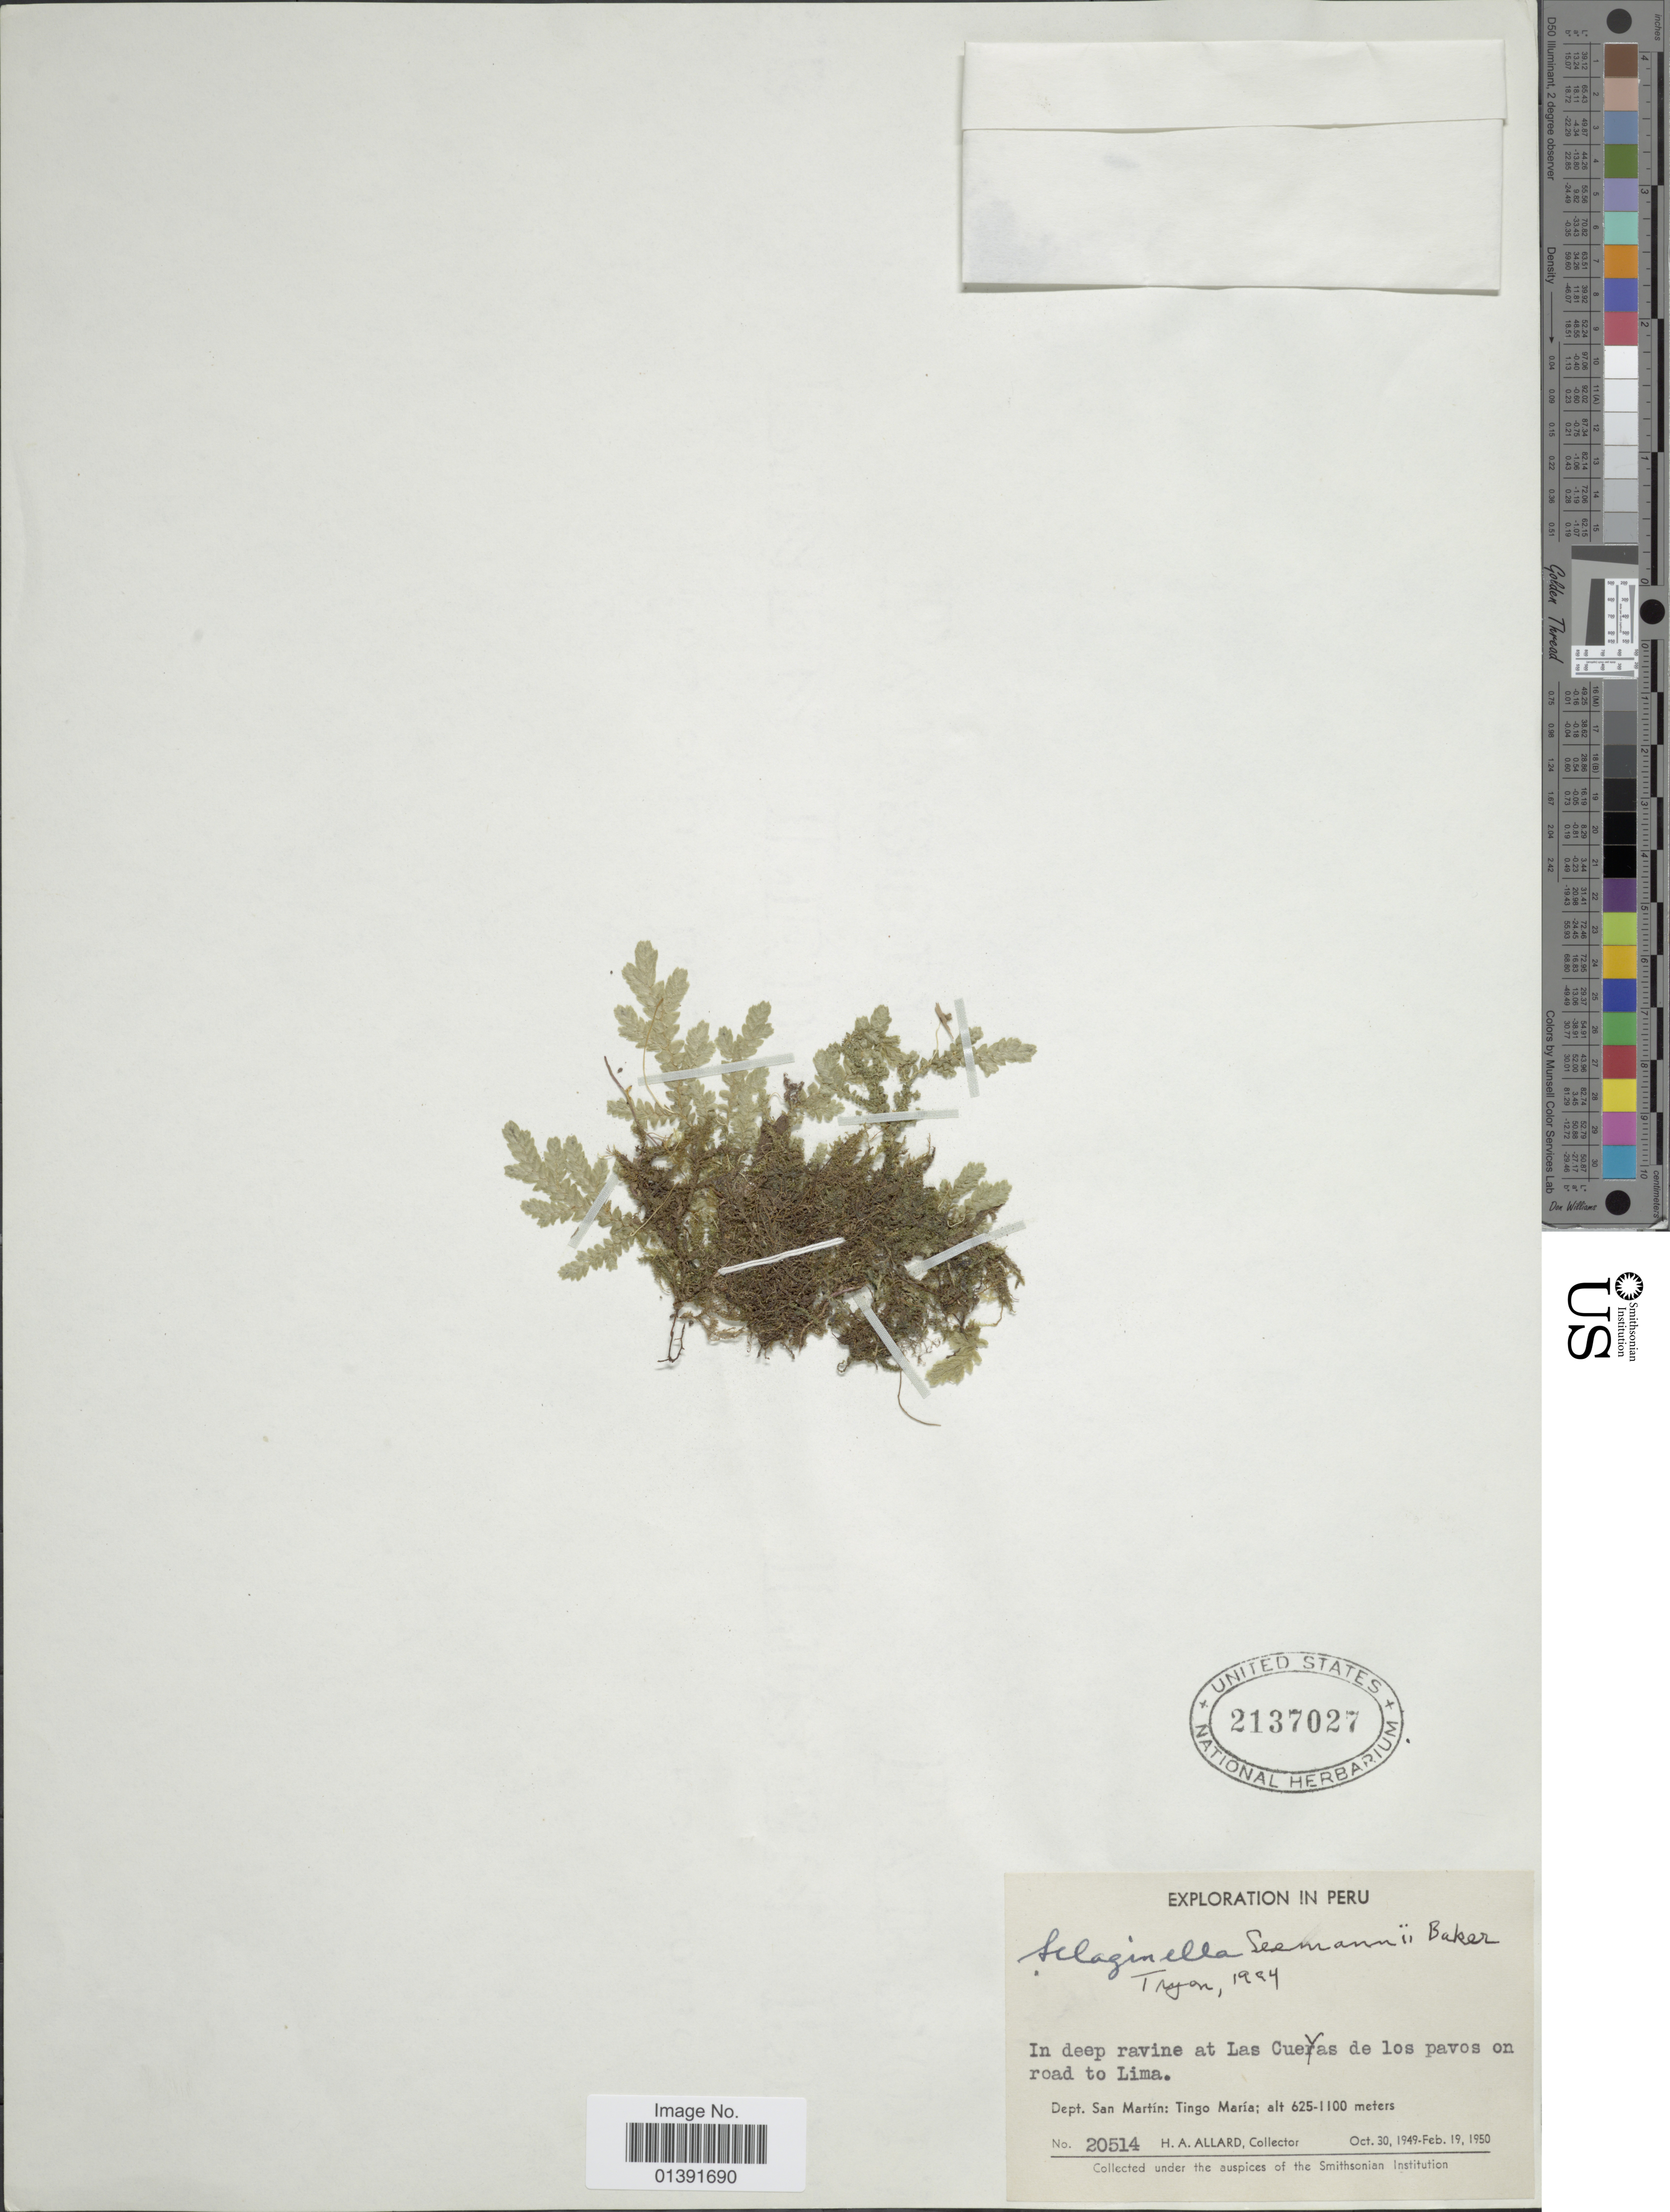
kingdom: Plantae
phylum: Tracheophyta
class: Lycopodiopsida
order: Selaginellales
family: Selaginellaceae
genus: Selaginella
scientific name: Selaginella seemannii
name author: Baker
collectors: H. A. Allard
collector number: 20514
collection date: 1949-10-30/1950-02-19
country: Peru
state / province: Huánuco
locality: In deep ravine at Las Cuevas de los pavos on road to Lima. Dept. San Martín: Tingo María.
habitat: in deep ravine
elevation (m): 625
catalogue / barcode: US 2137027